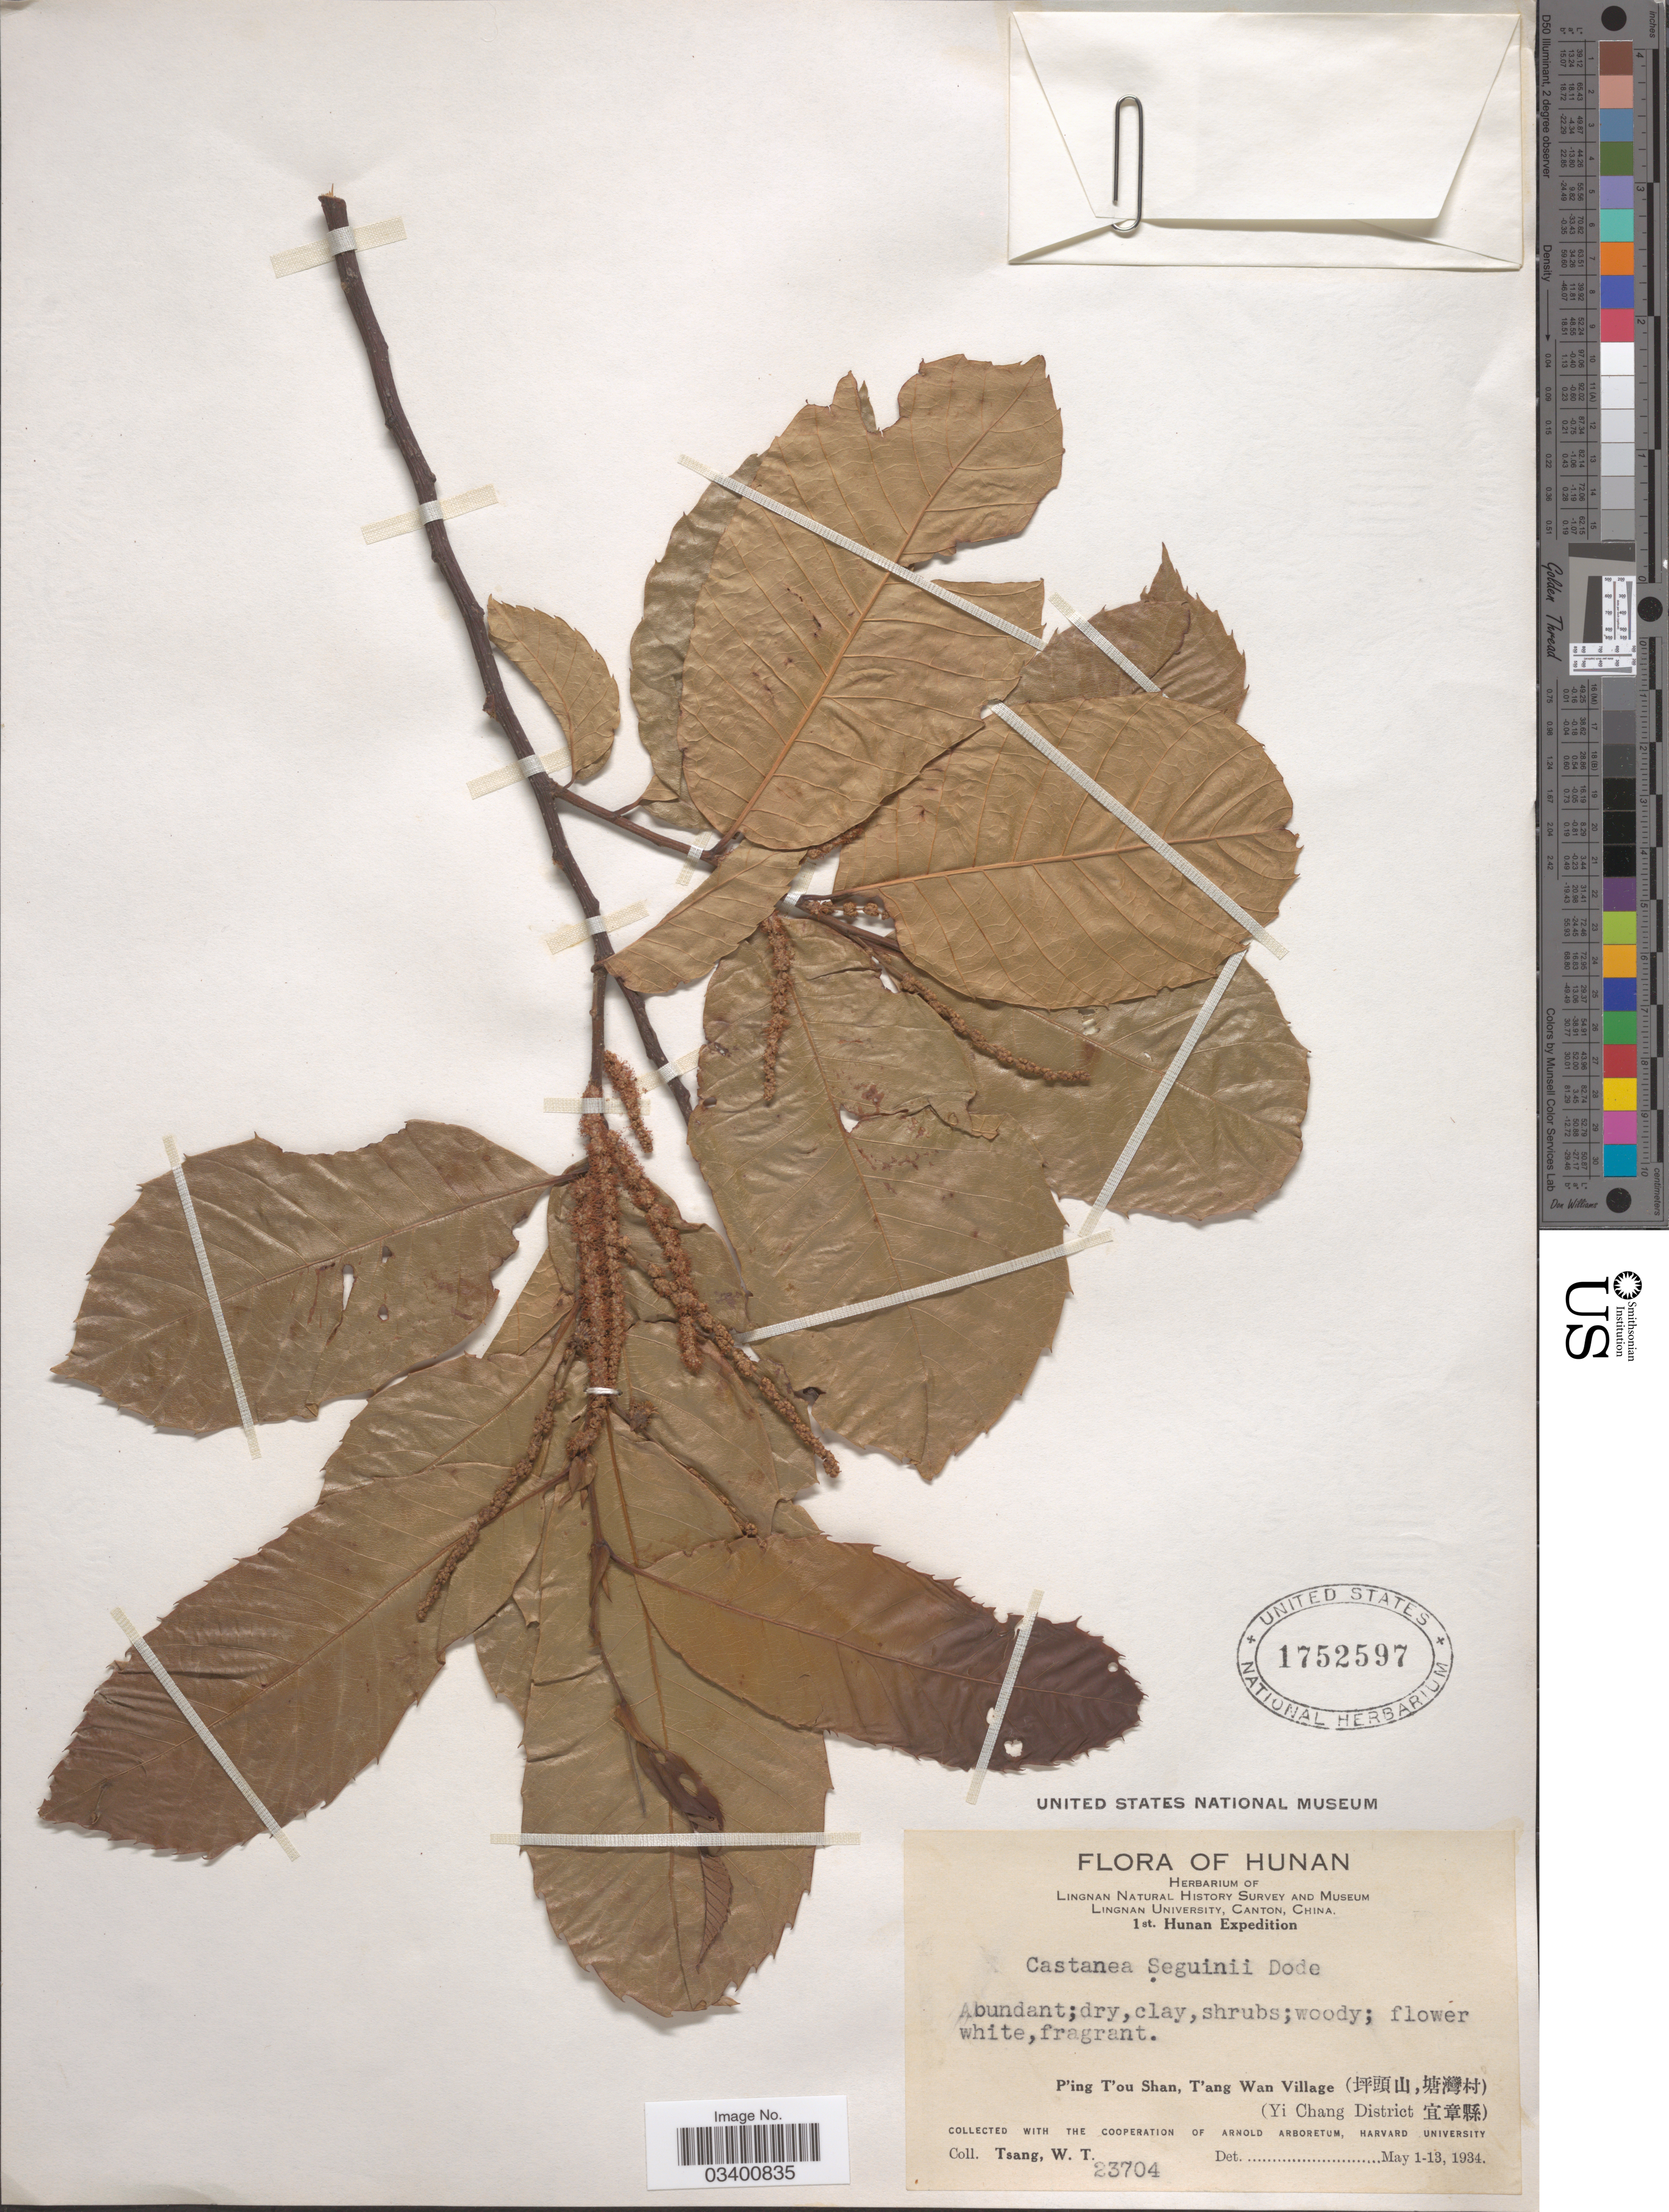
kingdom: Plantae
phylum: Tracheophyta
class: Magnoliopsida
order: Fagales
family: Fagaceae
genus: Castanea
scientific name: Castanea seguinii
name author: Dode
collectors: W. T. Tsang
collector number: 23704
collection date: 1934-05-01/1934-05-13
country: China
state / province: Hunan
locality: P'ing T'ou Shan, T'ang Wan Village (X). (Yi Chang District X).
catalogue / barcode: US 1752597